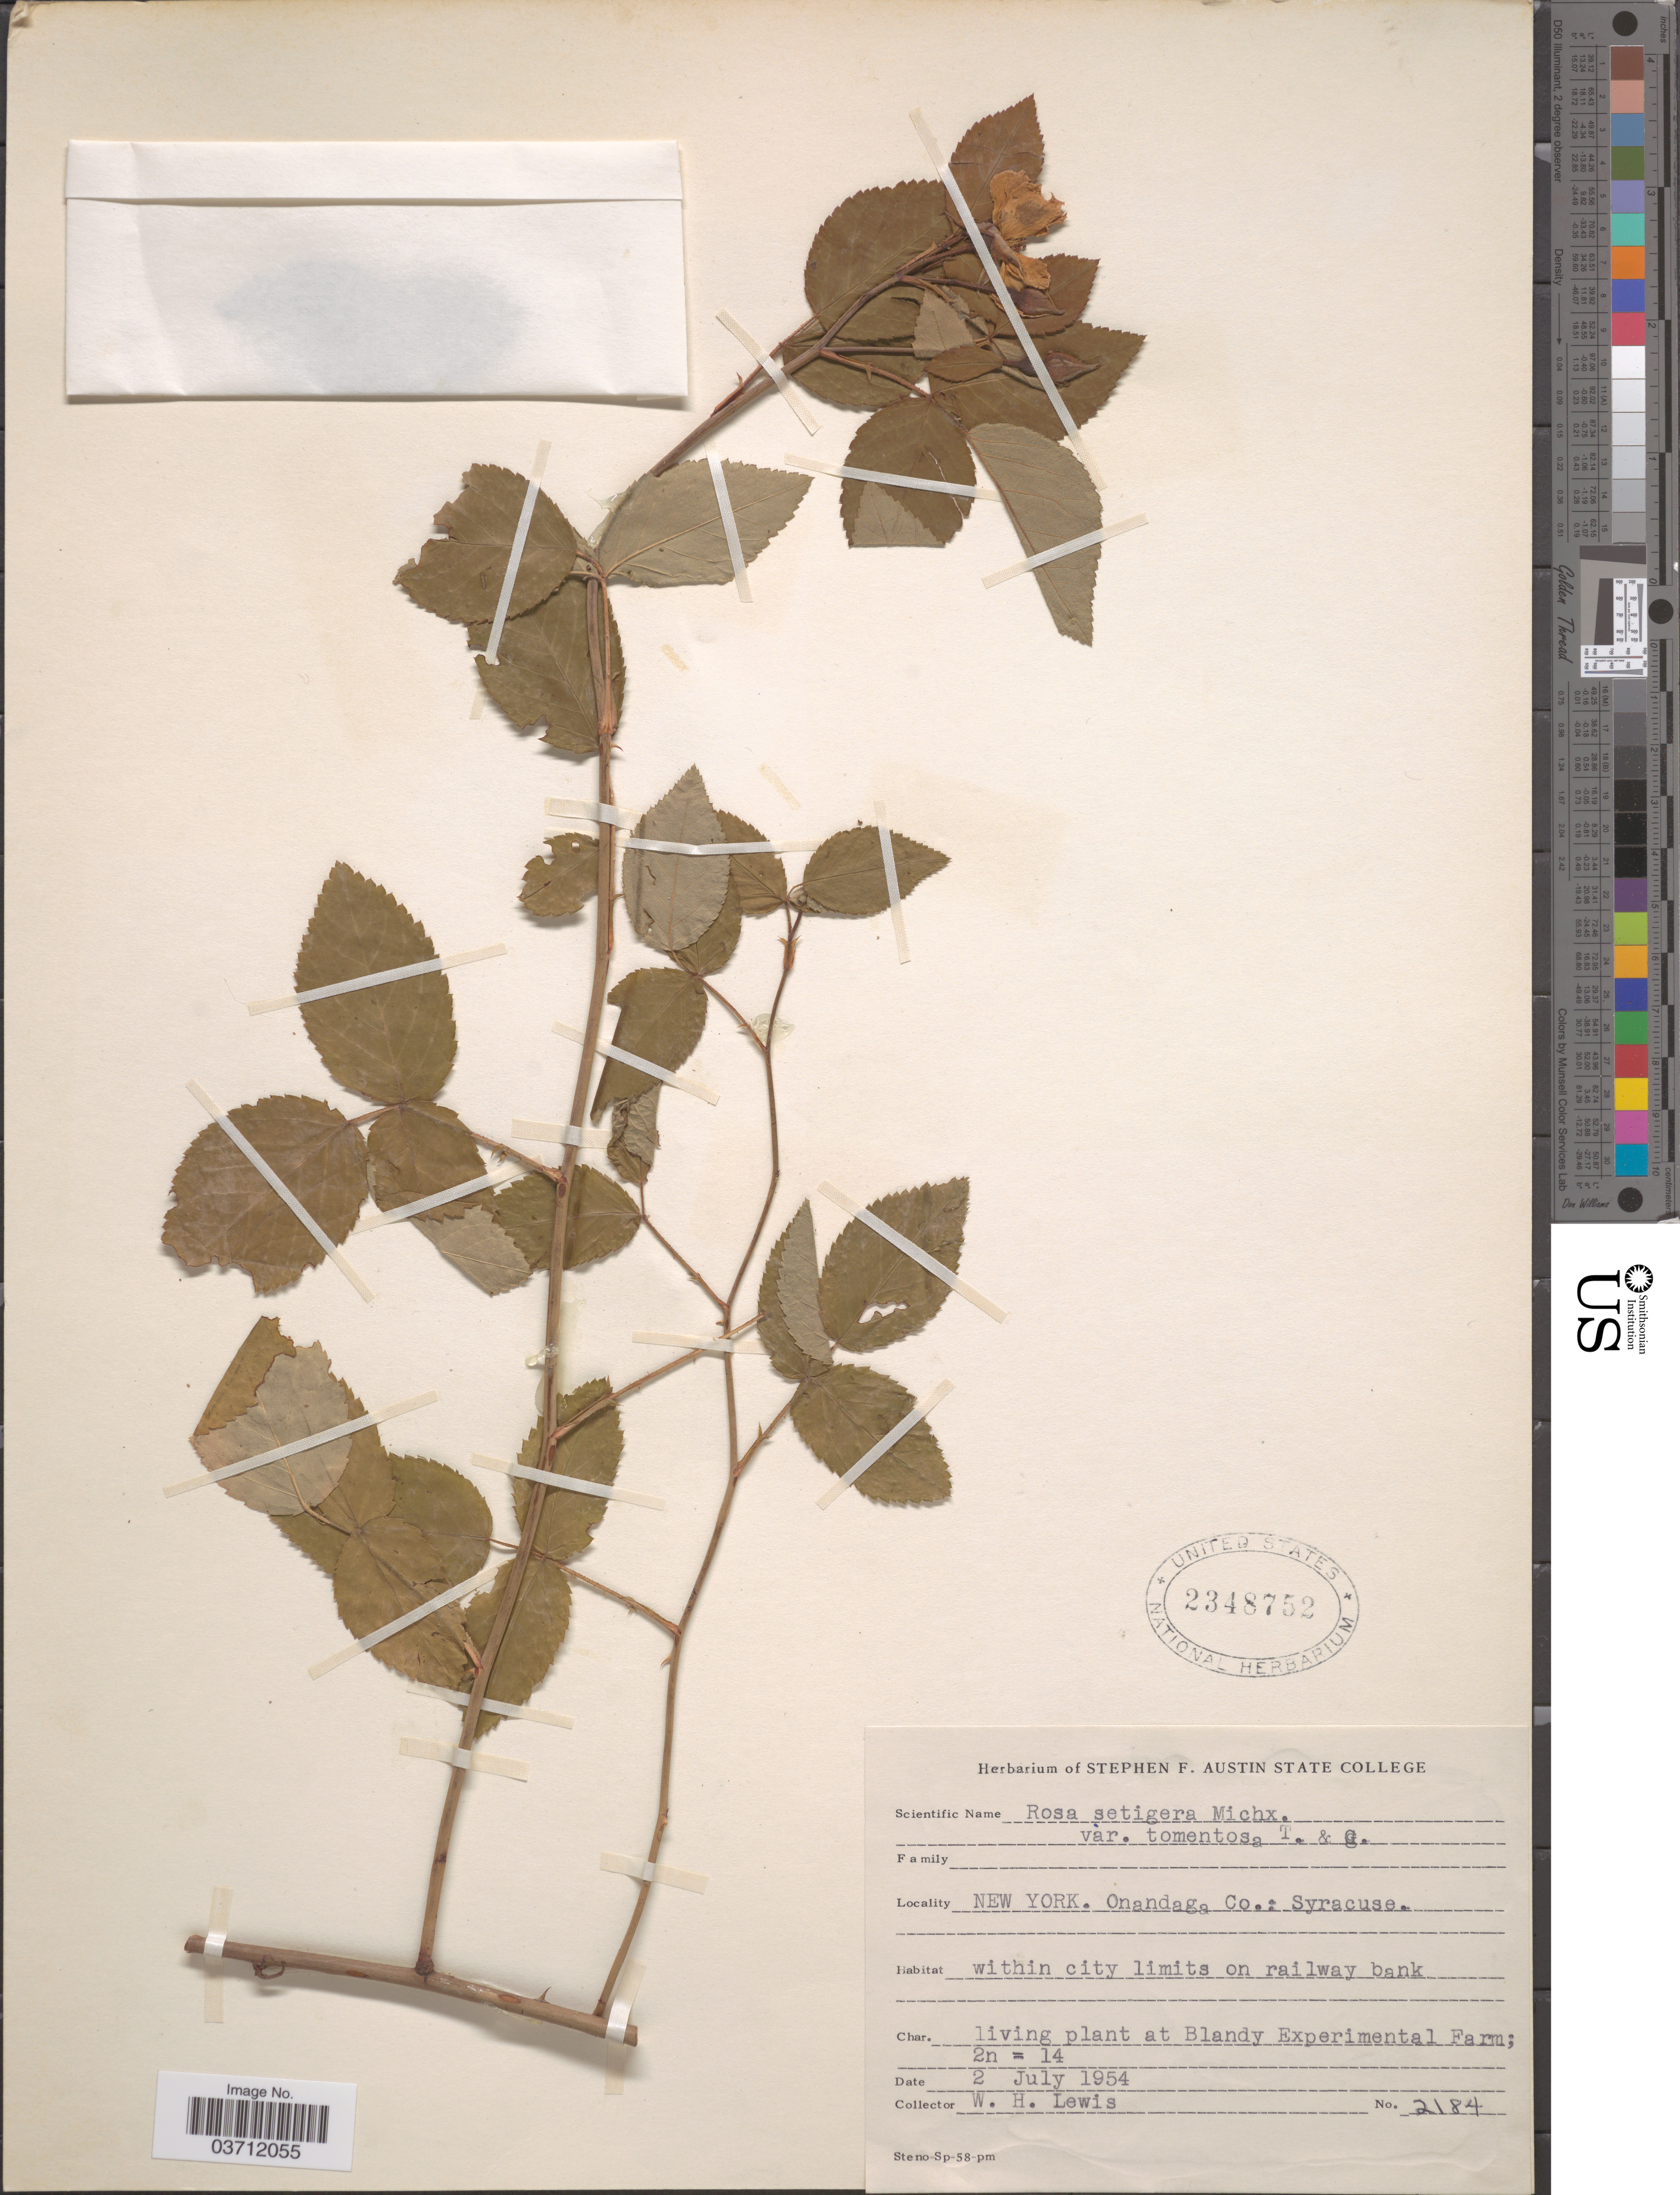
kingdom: Plantae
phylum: Tracheophyta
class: Magnoliopsida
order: Rosales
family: Rosaceae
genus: Rosa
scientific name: Rosa setigera var. tomentosa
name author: Torr. & A. Gray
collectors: W. H. Lewis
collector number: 2184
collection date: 1954-07-02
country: United States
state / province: New York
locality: Onandaga Co.: Syracuse. Within city limits on railway bank. Blandy Experimental Farm [unsure placement]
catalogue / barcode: US 2348752